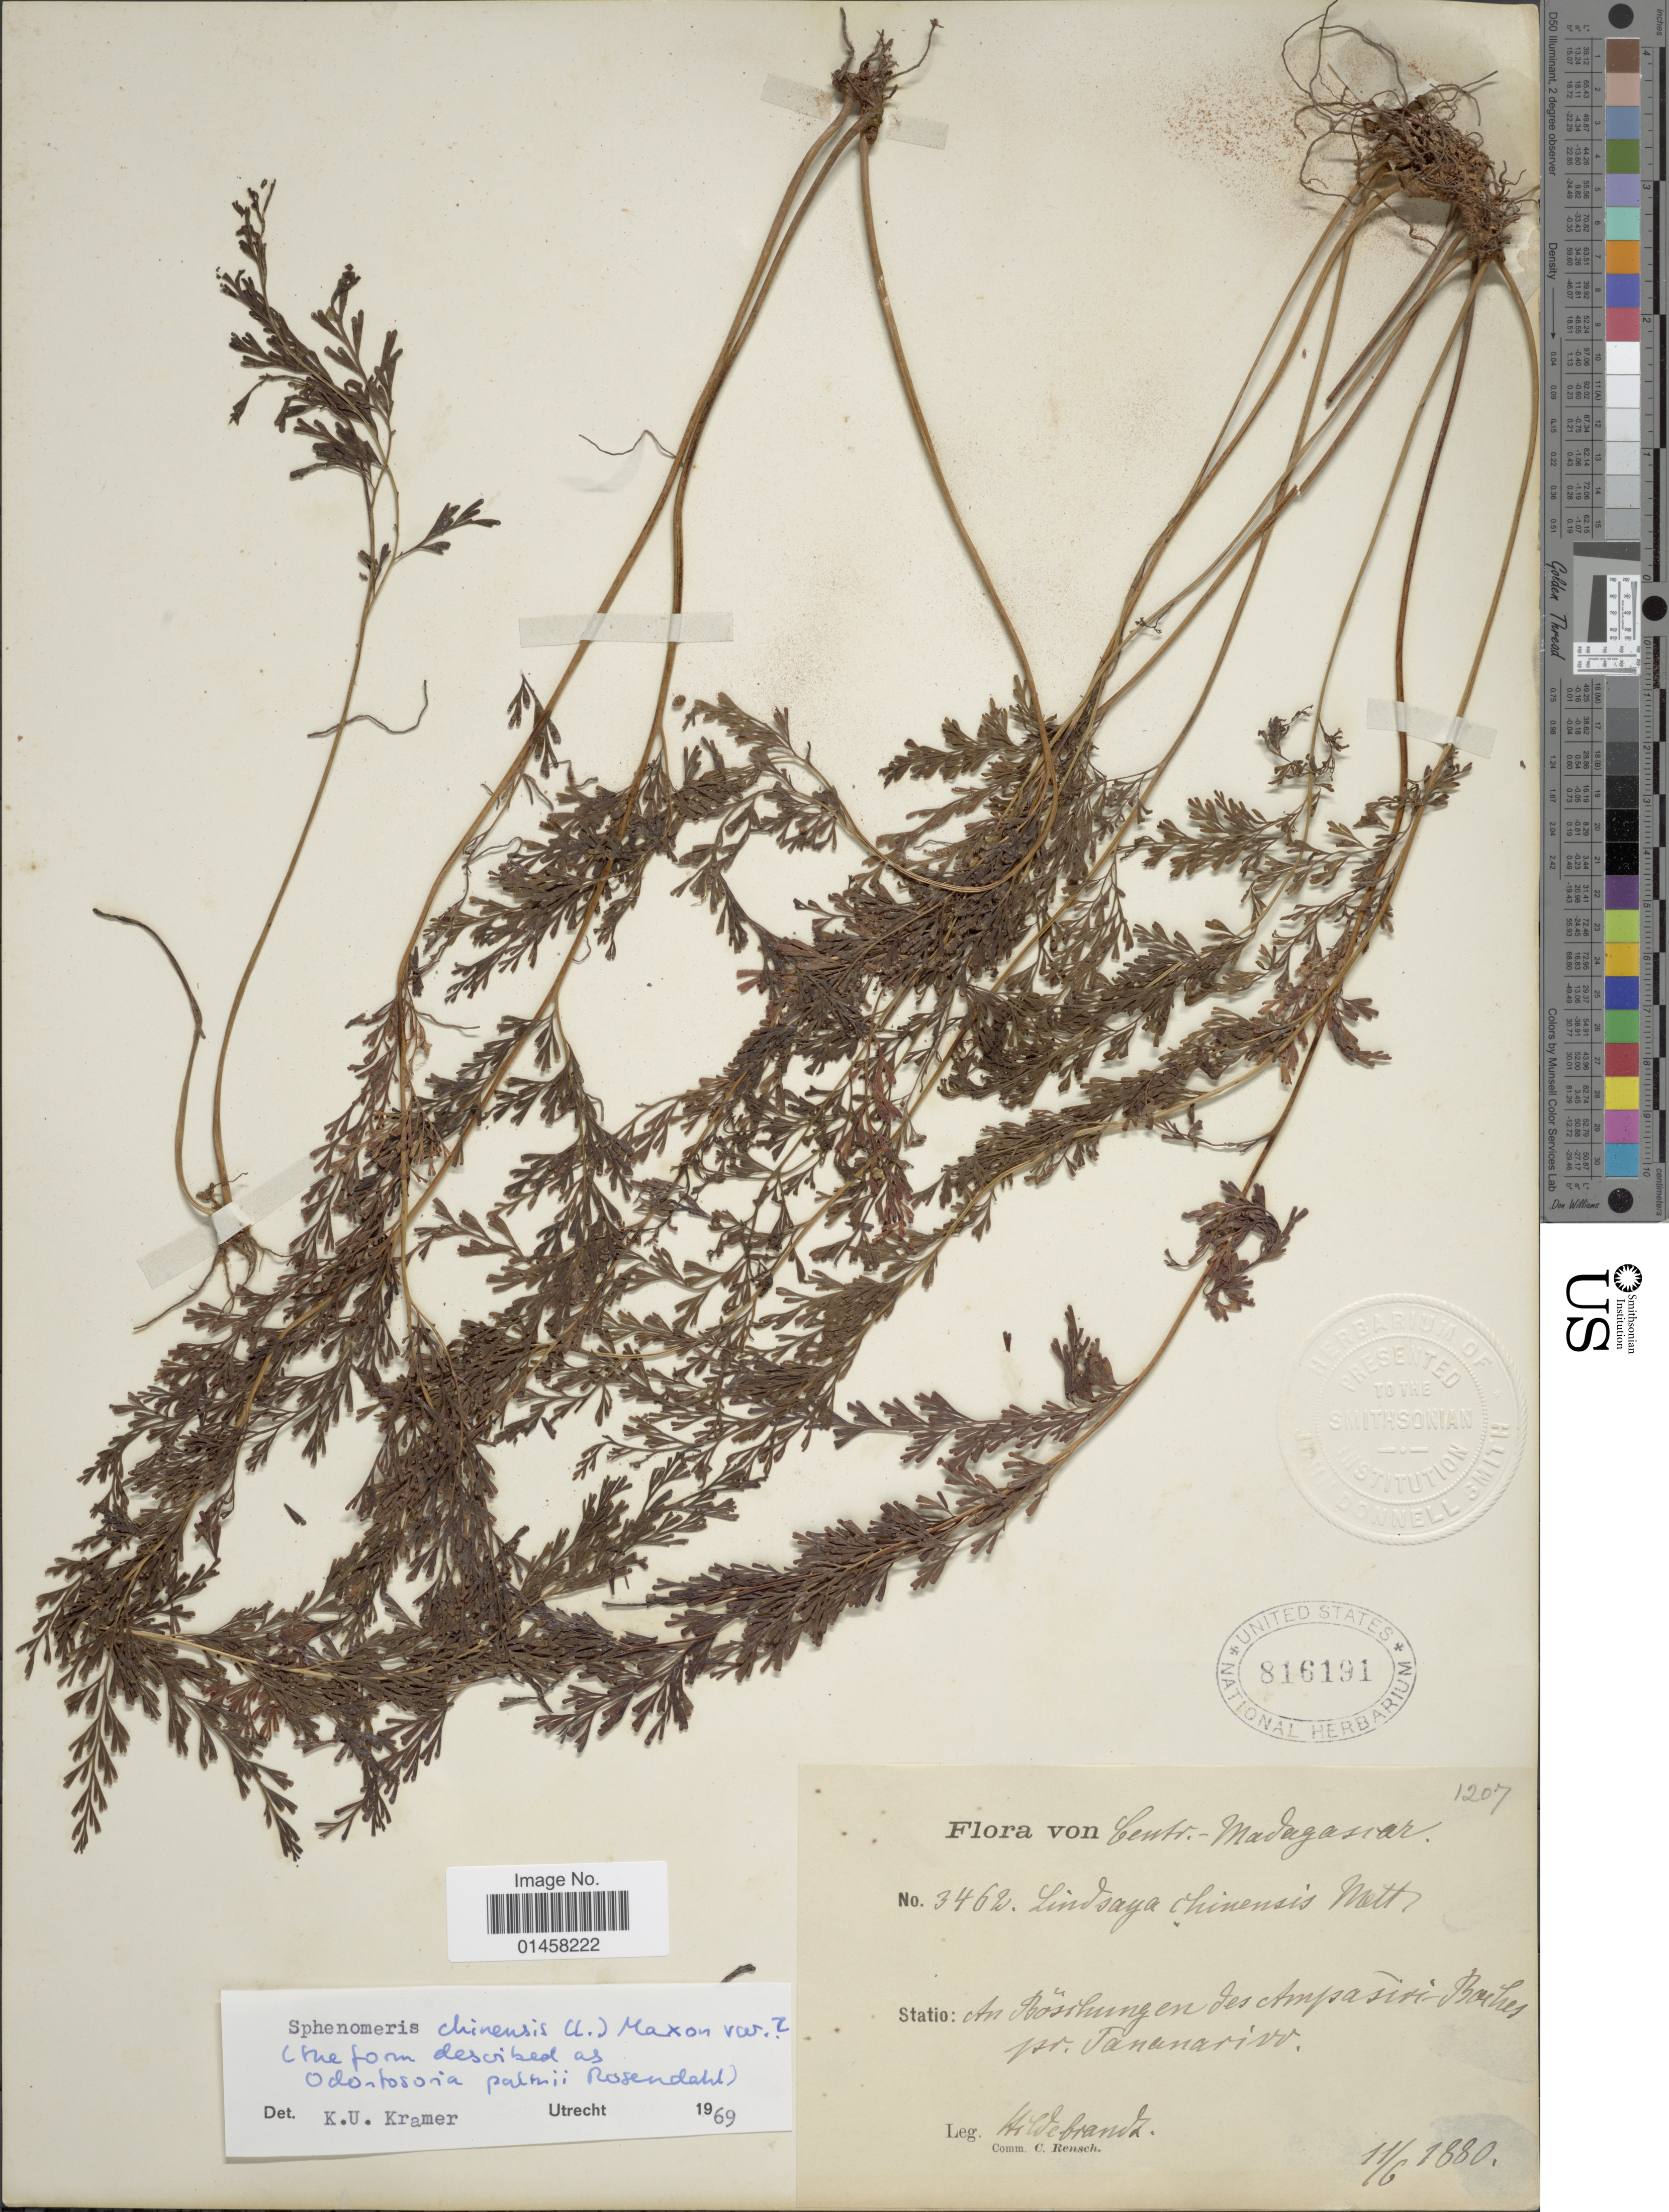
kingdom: Plantae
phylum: Tracheophyta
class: Polypodiopsida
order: Polypodiales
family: Lindsaeaceae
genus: Sphenomeris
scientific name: Sphenomeris chinensis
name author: (L.) Maxon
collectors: J. Hildebrandt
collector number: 3462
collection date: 1880-06-11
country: Madagascar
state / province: Analamanga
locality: Centr. Madagascar. An Böschungen des Ampasiri-Boches [interpreted] pr. Tananarivo.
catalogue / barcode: US 816191